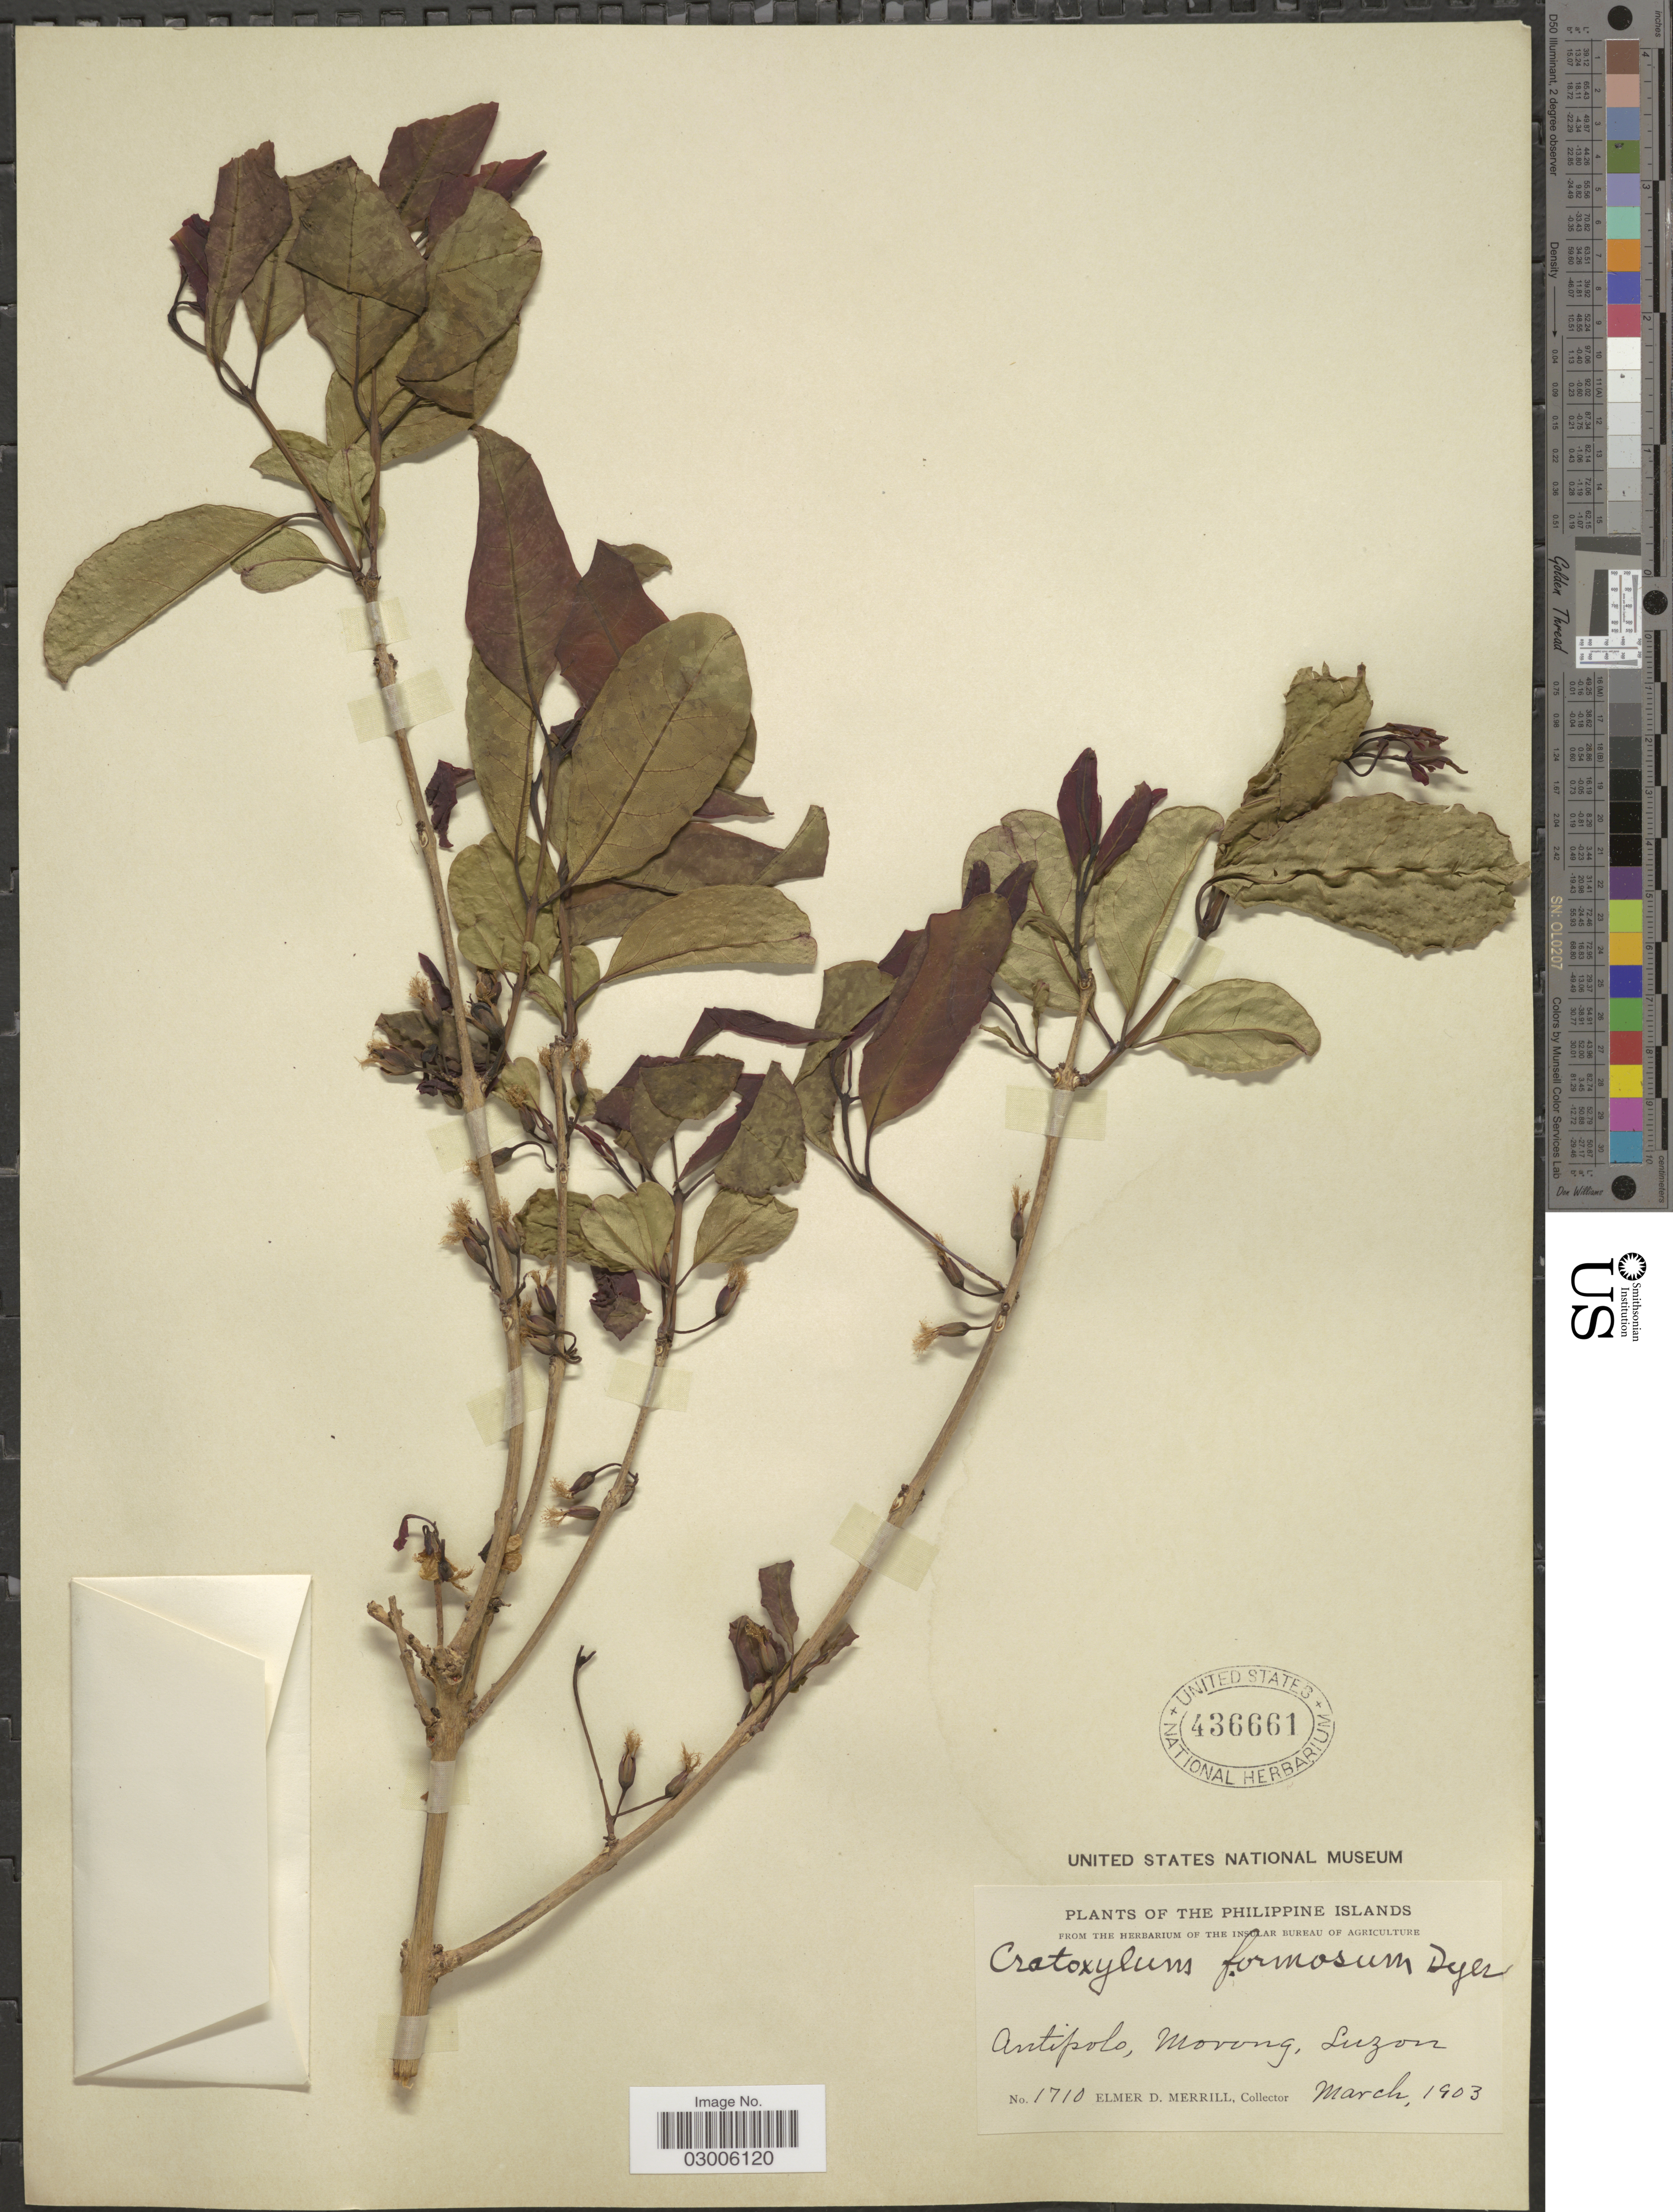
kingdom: Plantae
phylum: Tracheophyta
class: Magnoliopsida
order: Malpighiales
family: Hypericaceae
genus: Cratoxylum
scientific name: Cratoxylum cochinchinense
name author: (Lour.) Blume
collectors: E. D. Merrill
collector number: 1710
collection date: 1903-03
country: Philippines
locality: Antipolo, Morong, Luzon.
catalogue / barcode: US 436661